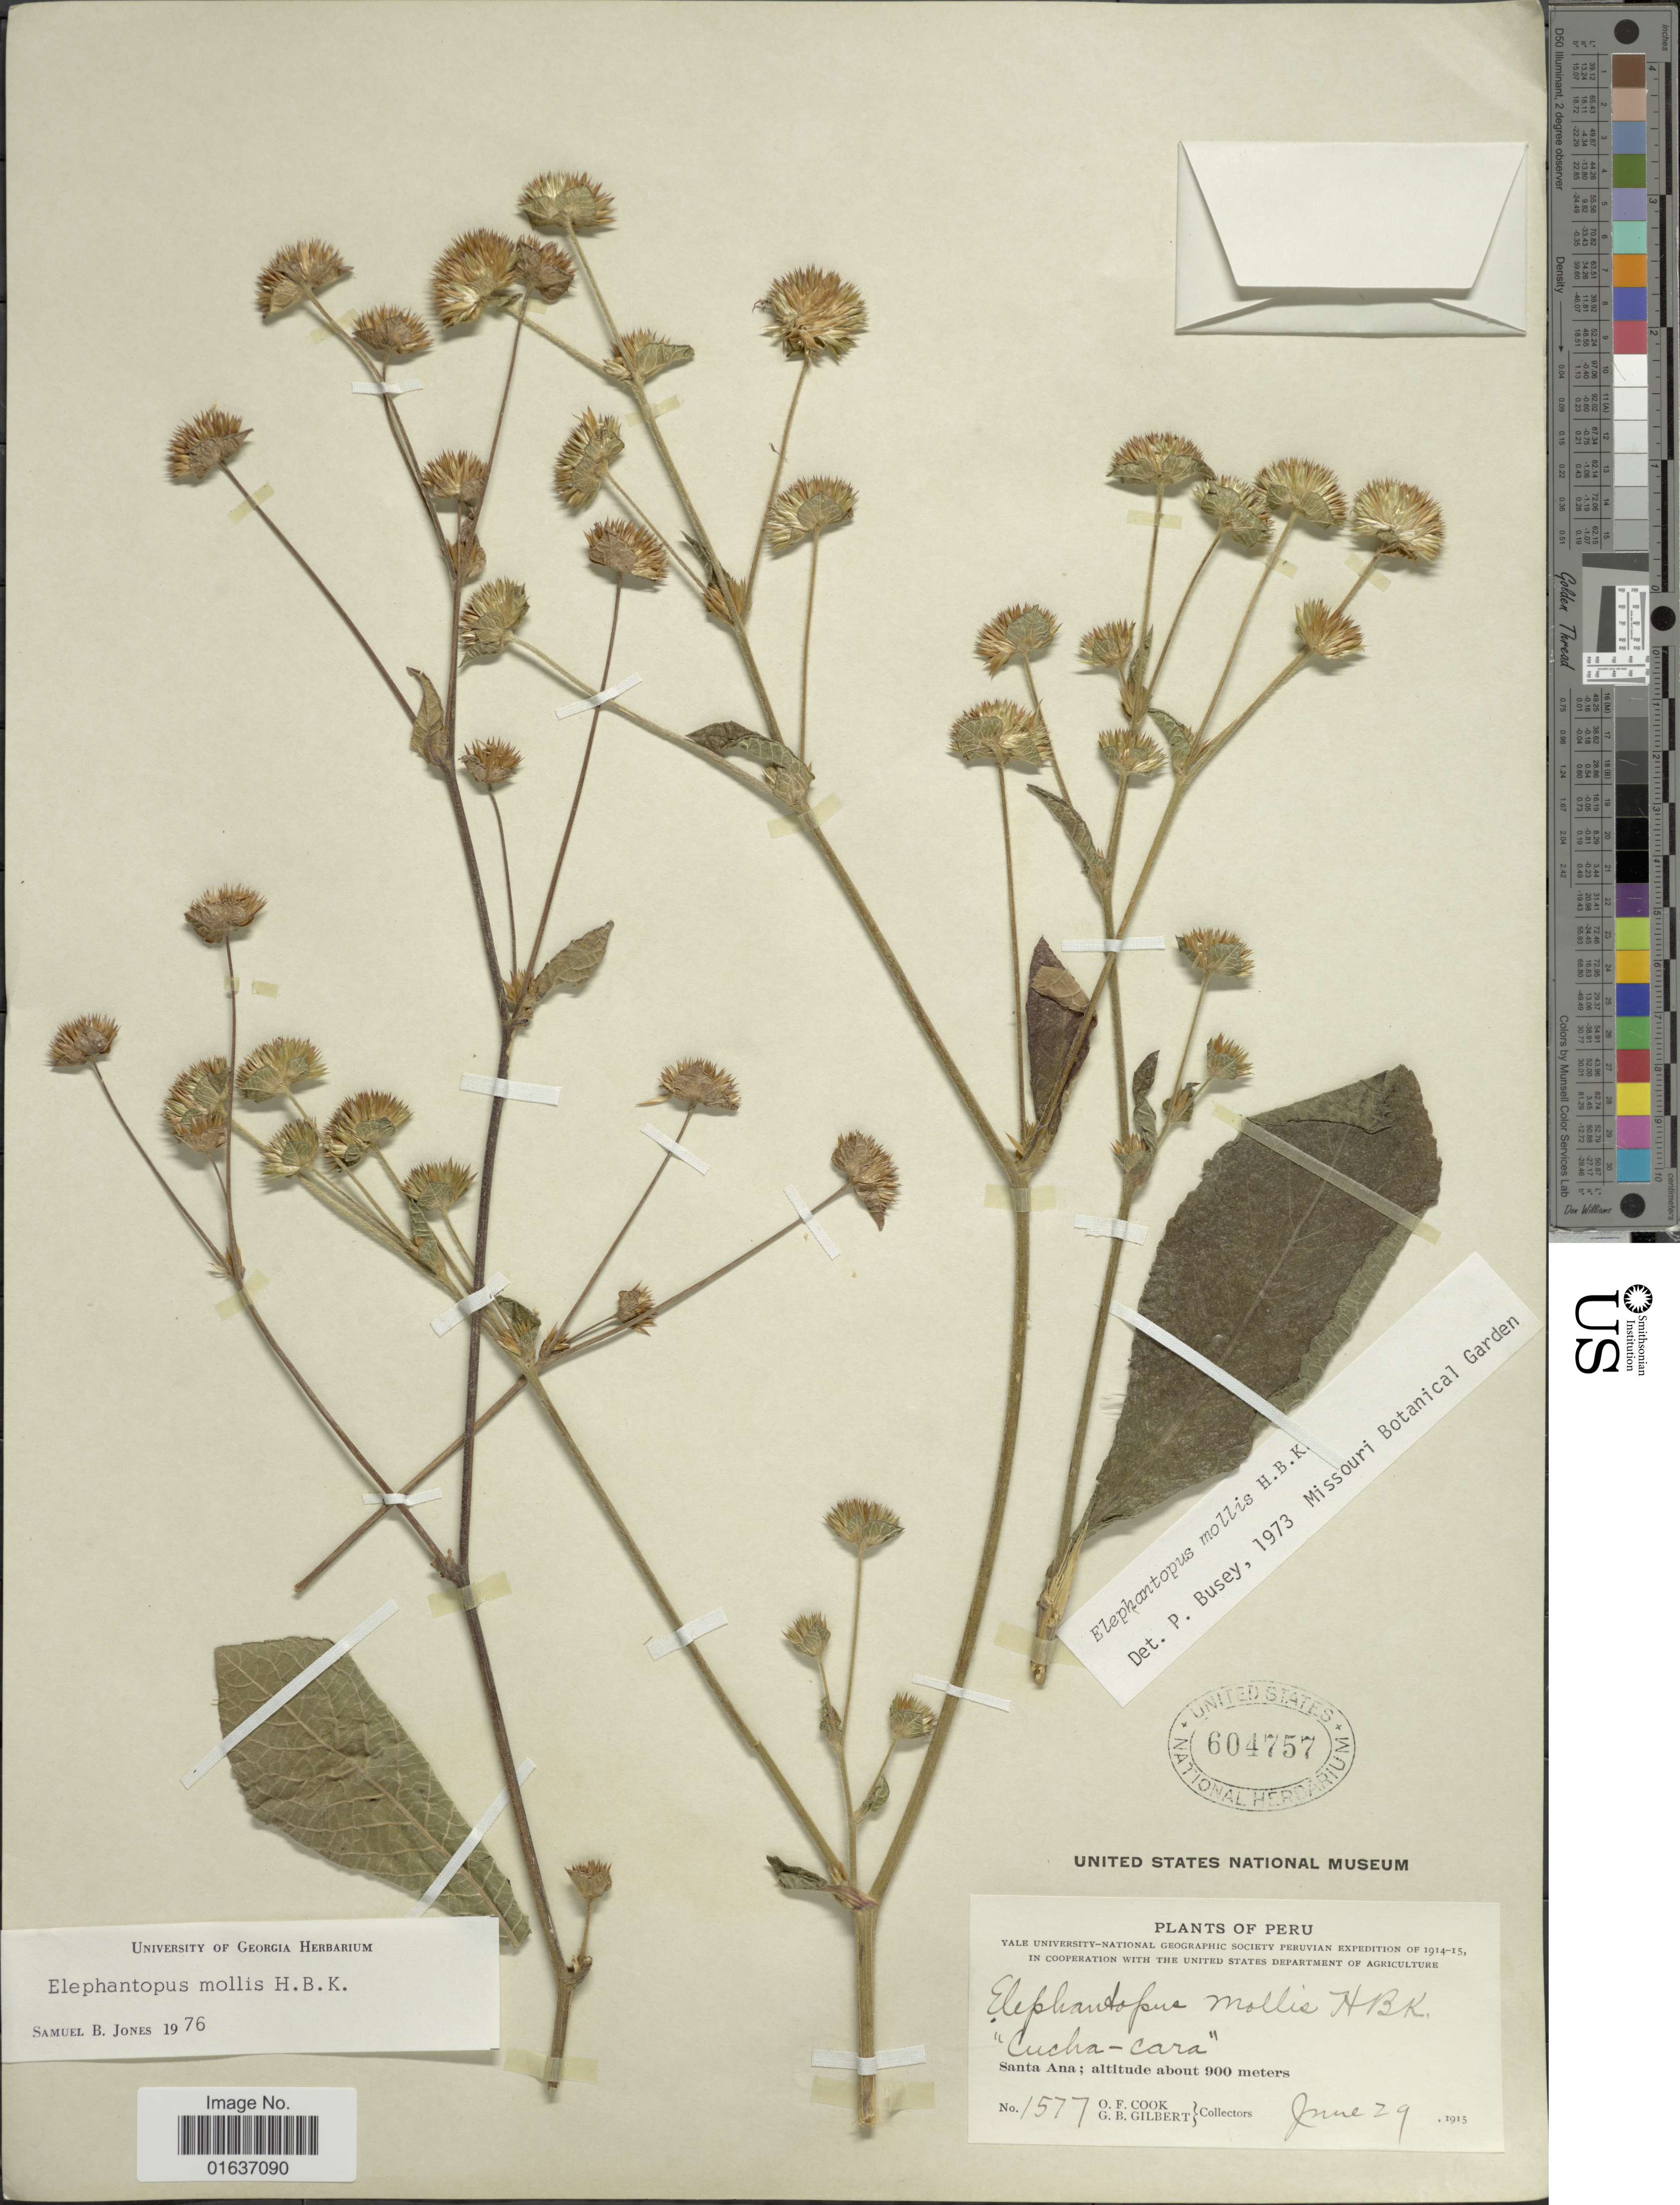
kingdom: Plantae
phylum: Tracheophyta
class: Magnoliopsida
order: Asterales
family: Asteraceae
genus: Elephantopus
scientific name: Elephantopus mollis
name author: Kunth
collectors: O. F. Cook & G. B. Gilbert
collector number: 1577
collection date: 1915-06-29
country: Peru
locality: Cucha-cara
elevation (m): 900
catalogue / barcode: US 604757